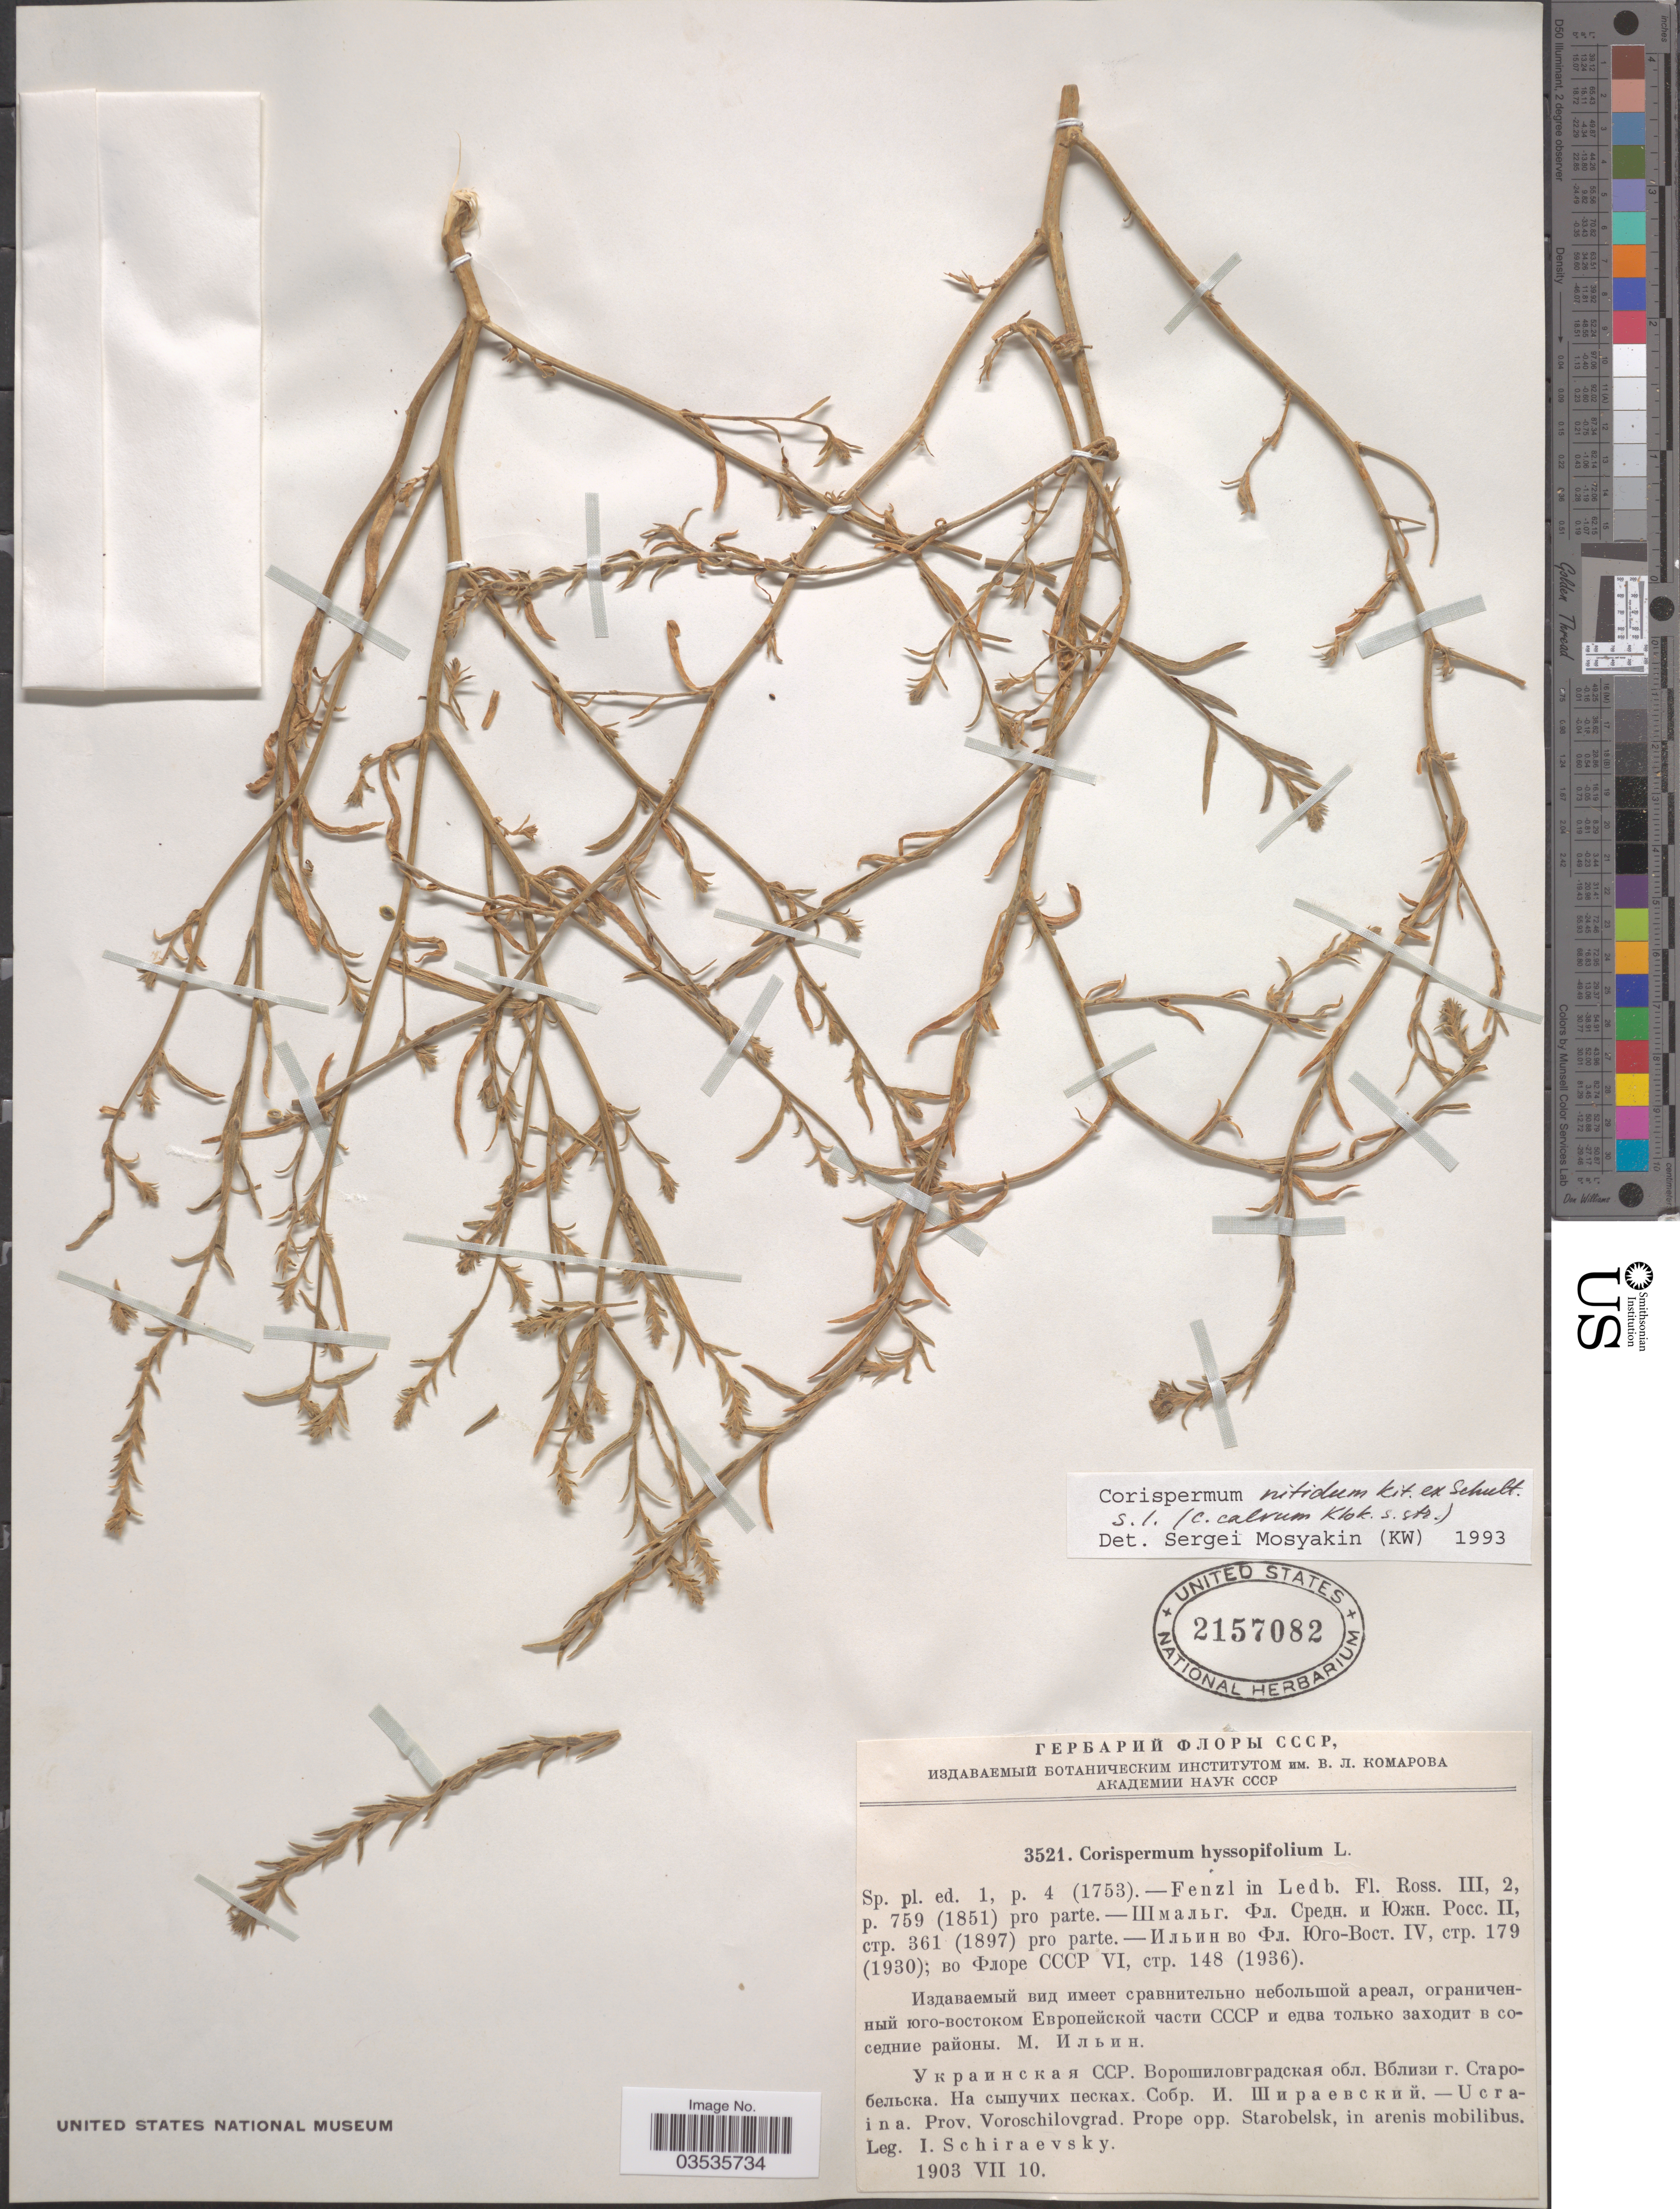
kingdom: Plantae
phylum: Tracheophyta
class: Magnoliopsida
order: Caryophyllales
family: Amaranthaceae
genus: Corispermum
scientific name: Corispermum nitidum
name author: Kit. ex Schult.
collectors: I. Schiraevsky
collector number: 3521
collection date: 1903-07-10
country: Ukraine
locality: Ucraina. Prov. Voroschilovgrad. Prope opp. Starobelsk.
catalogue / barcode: US 2157082